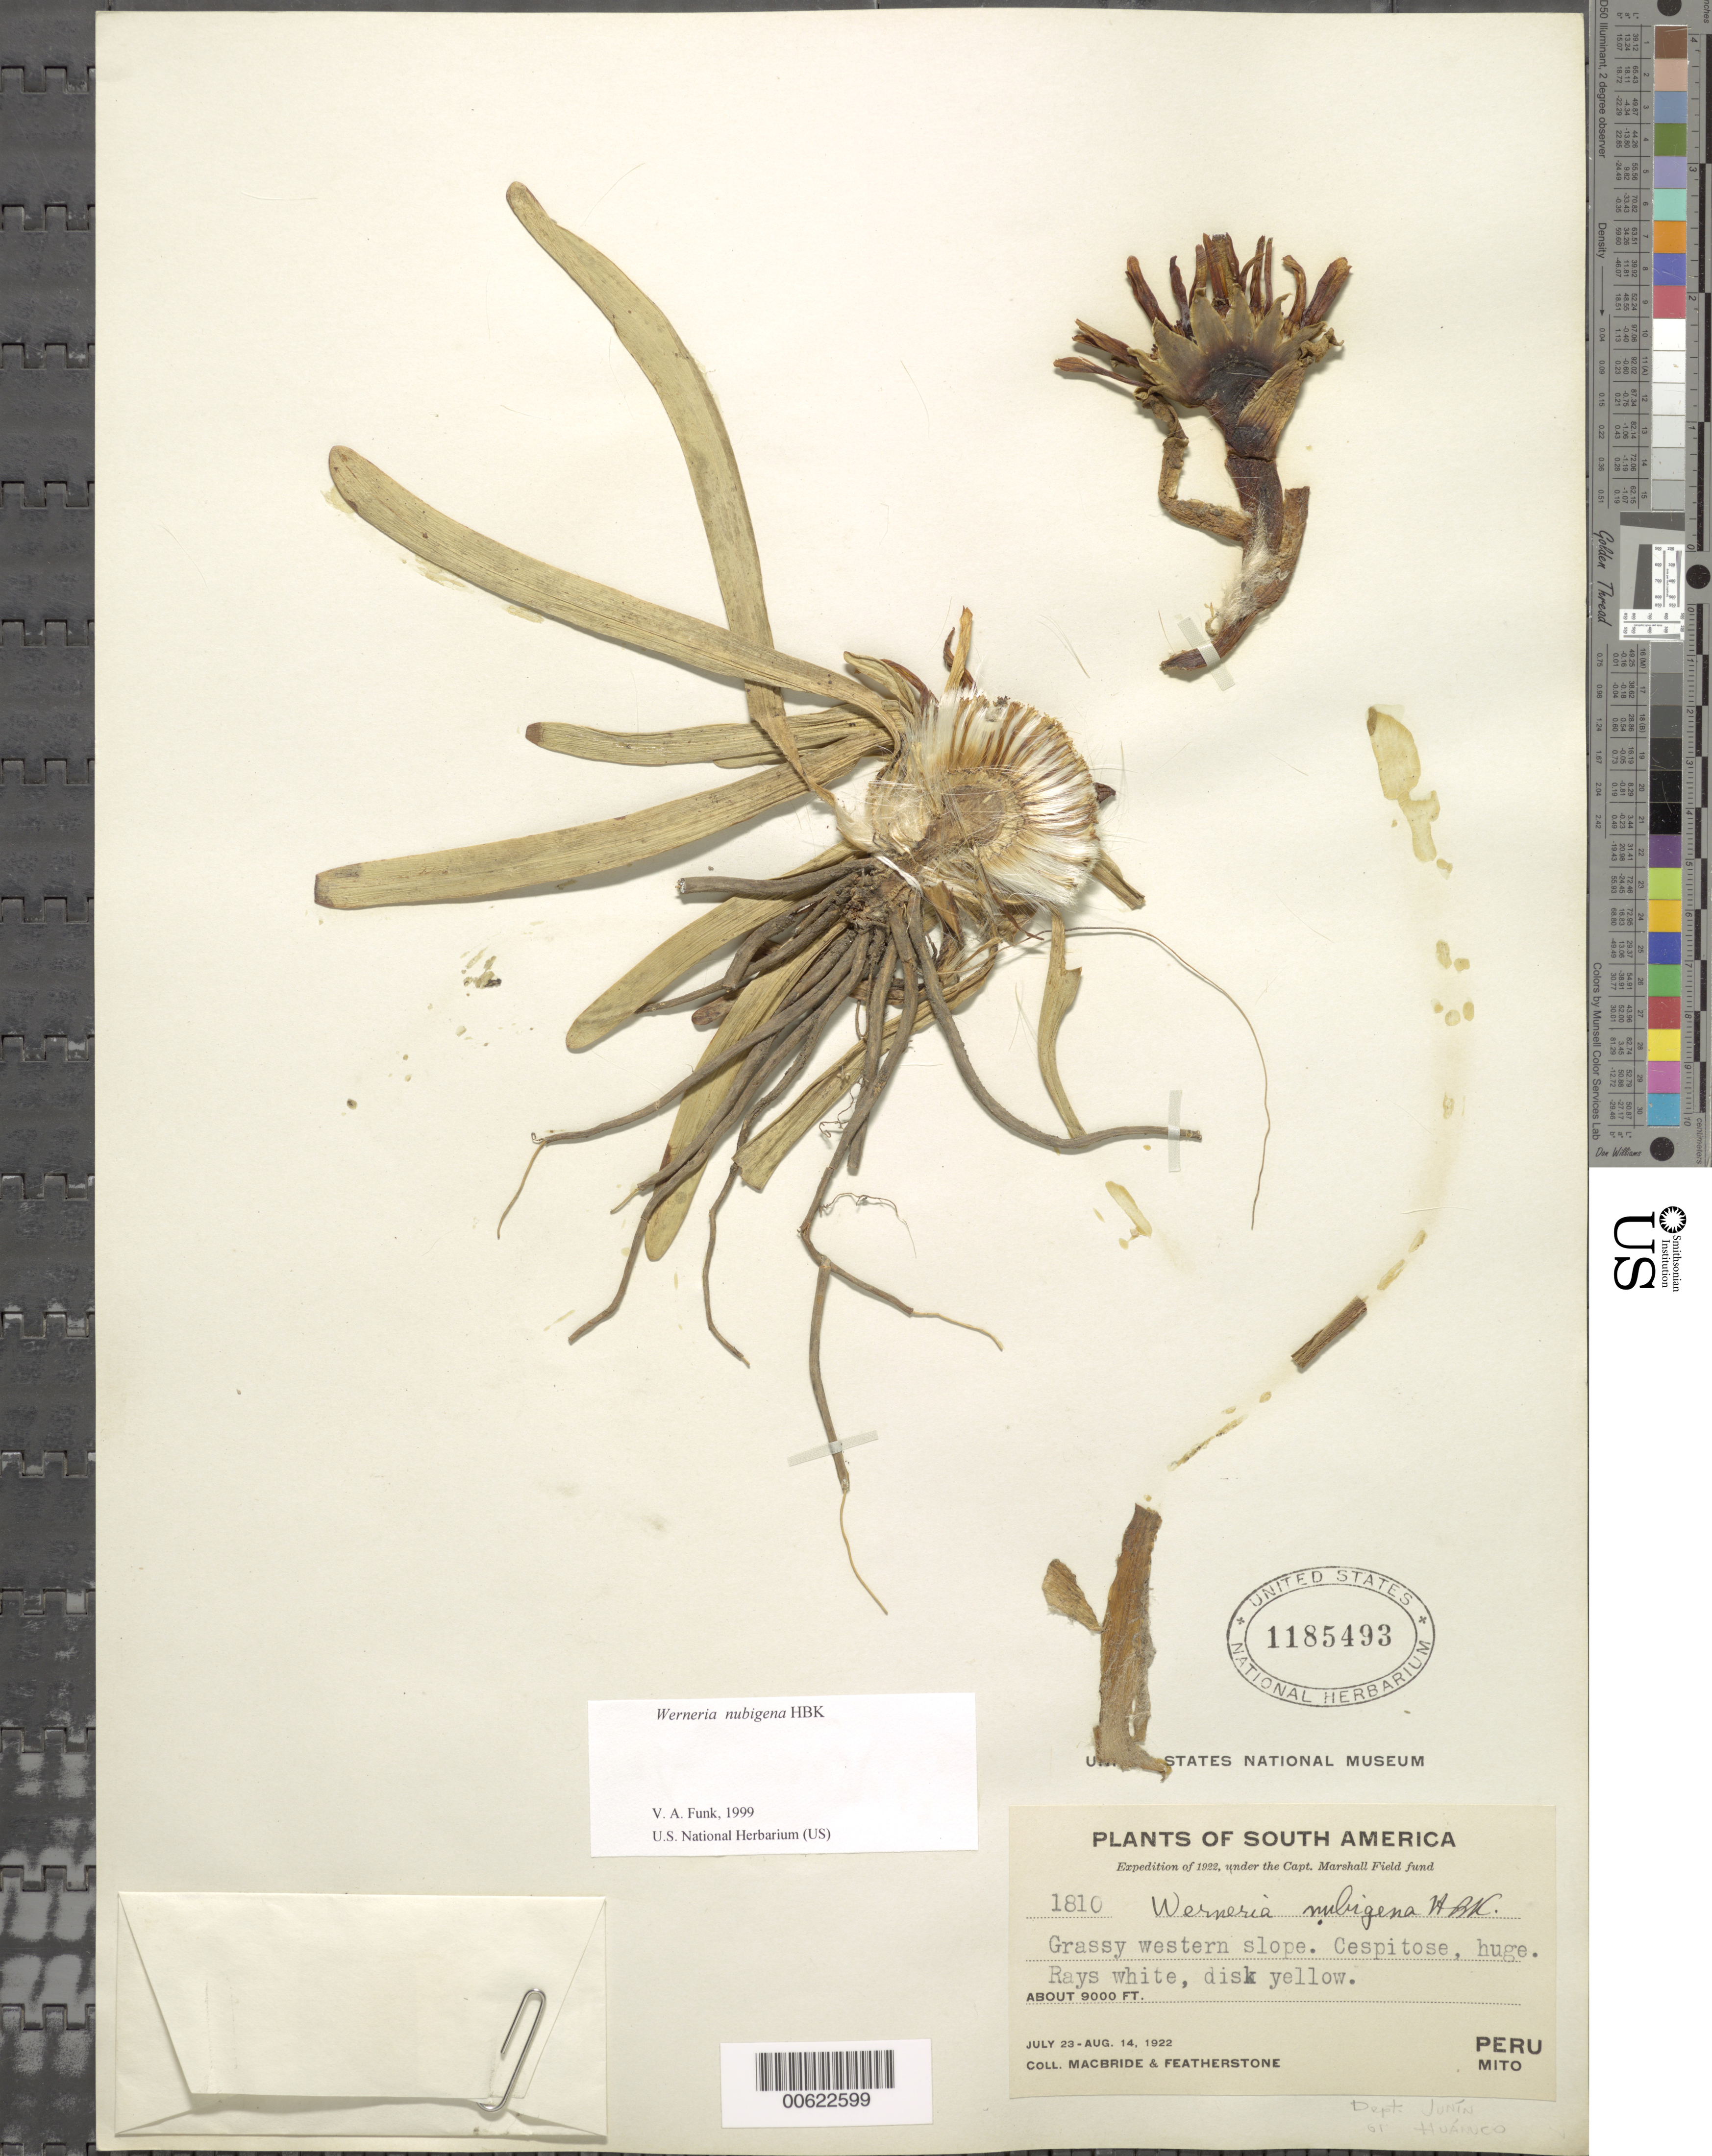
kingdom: Plantae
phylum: Tracheophyta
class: Magnoliopsida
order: Asterales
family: Asteraceae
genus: Werneria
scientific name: Werneria nubigena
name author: Kunth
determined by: Funk, Vicki A., (BOT), Smithsonian Institution - National Museum of Natural History (UNITED STATES)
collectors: J. F. Macbride & W. Featherstone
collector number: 1810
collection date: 1922-07-23/1922-08-14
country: Peru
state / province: Huánuco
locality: Mito [3 mitos, most likely seems to the one in Huanuco as Dillon & Ferrera generally cite]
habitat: Grassy western slope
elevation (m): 27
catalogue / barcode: US 1185493